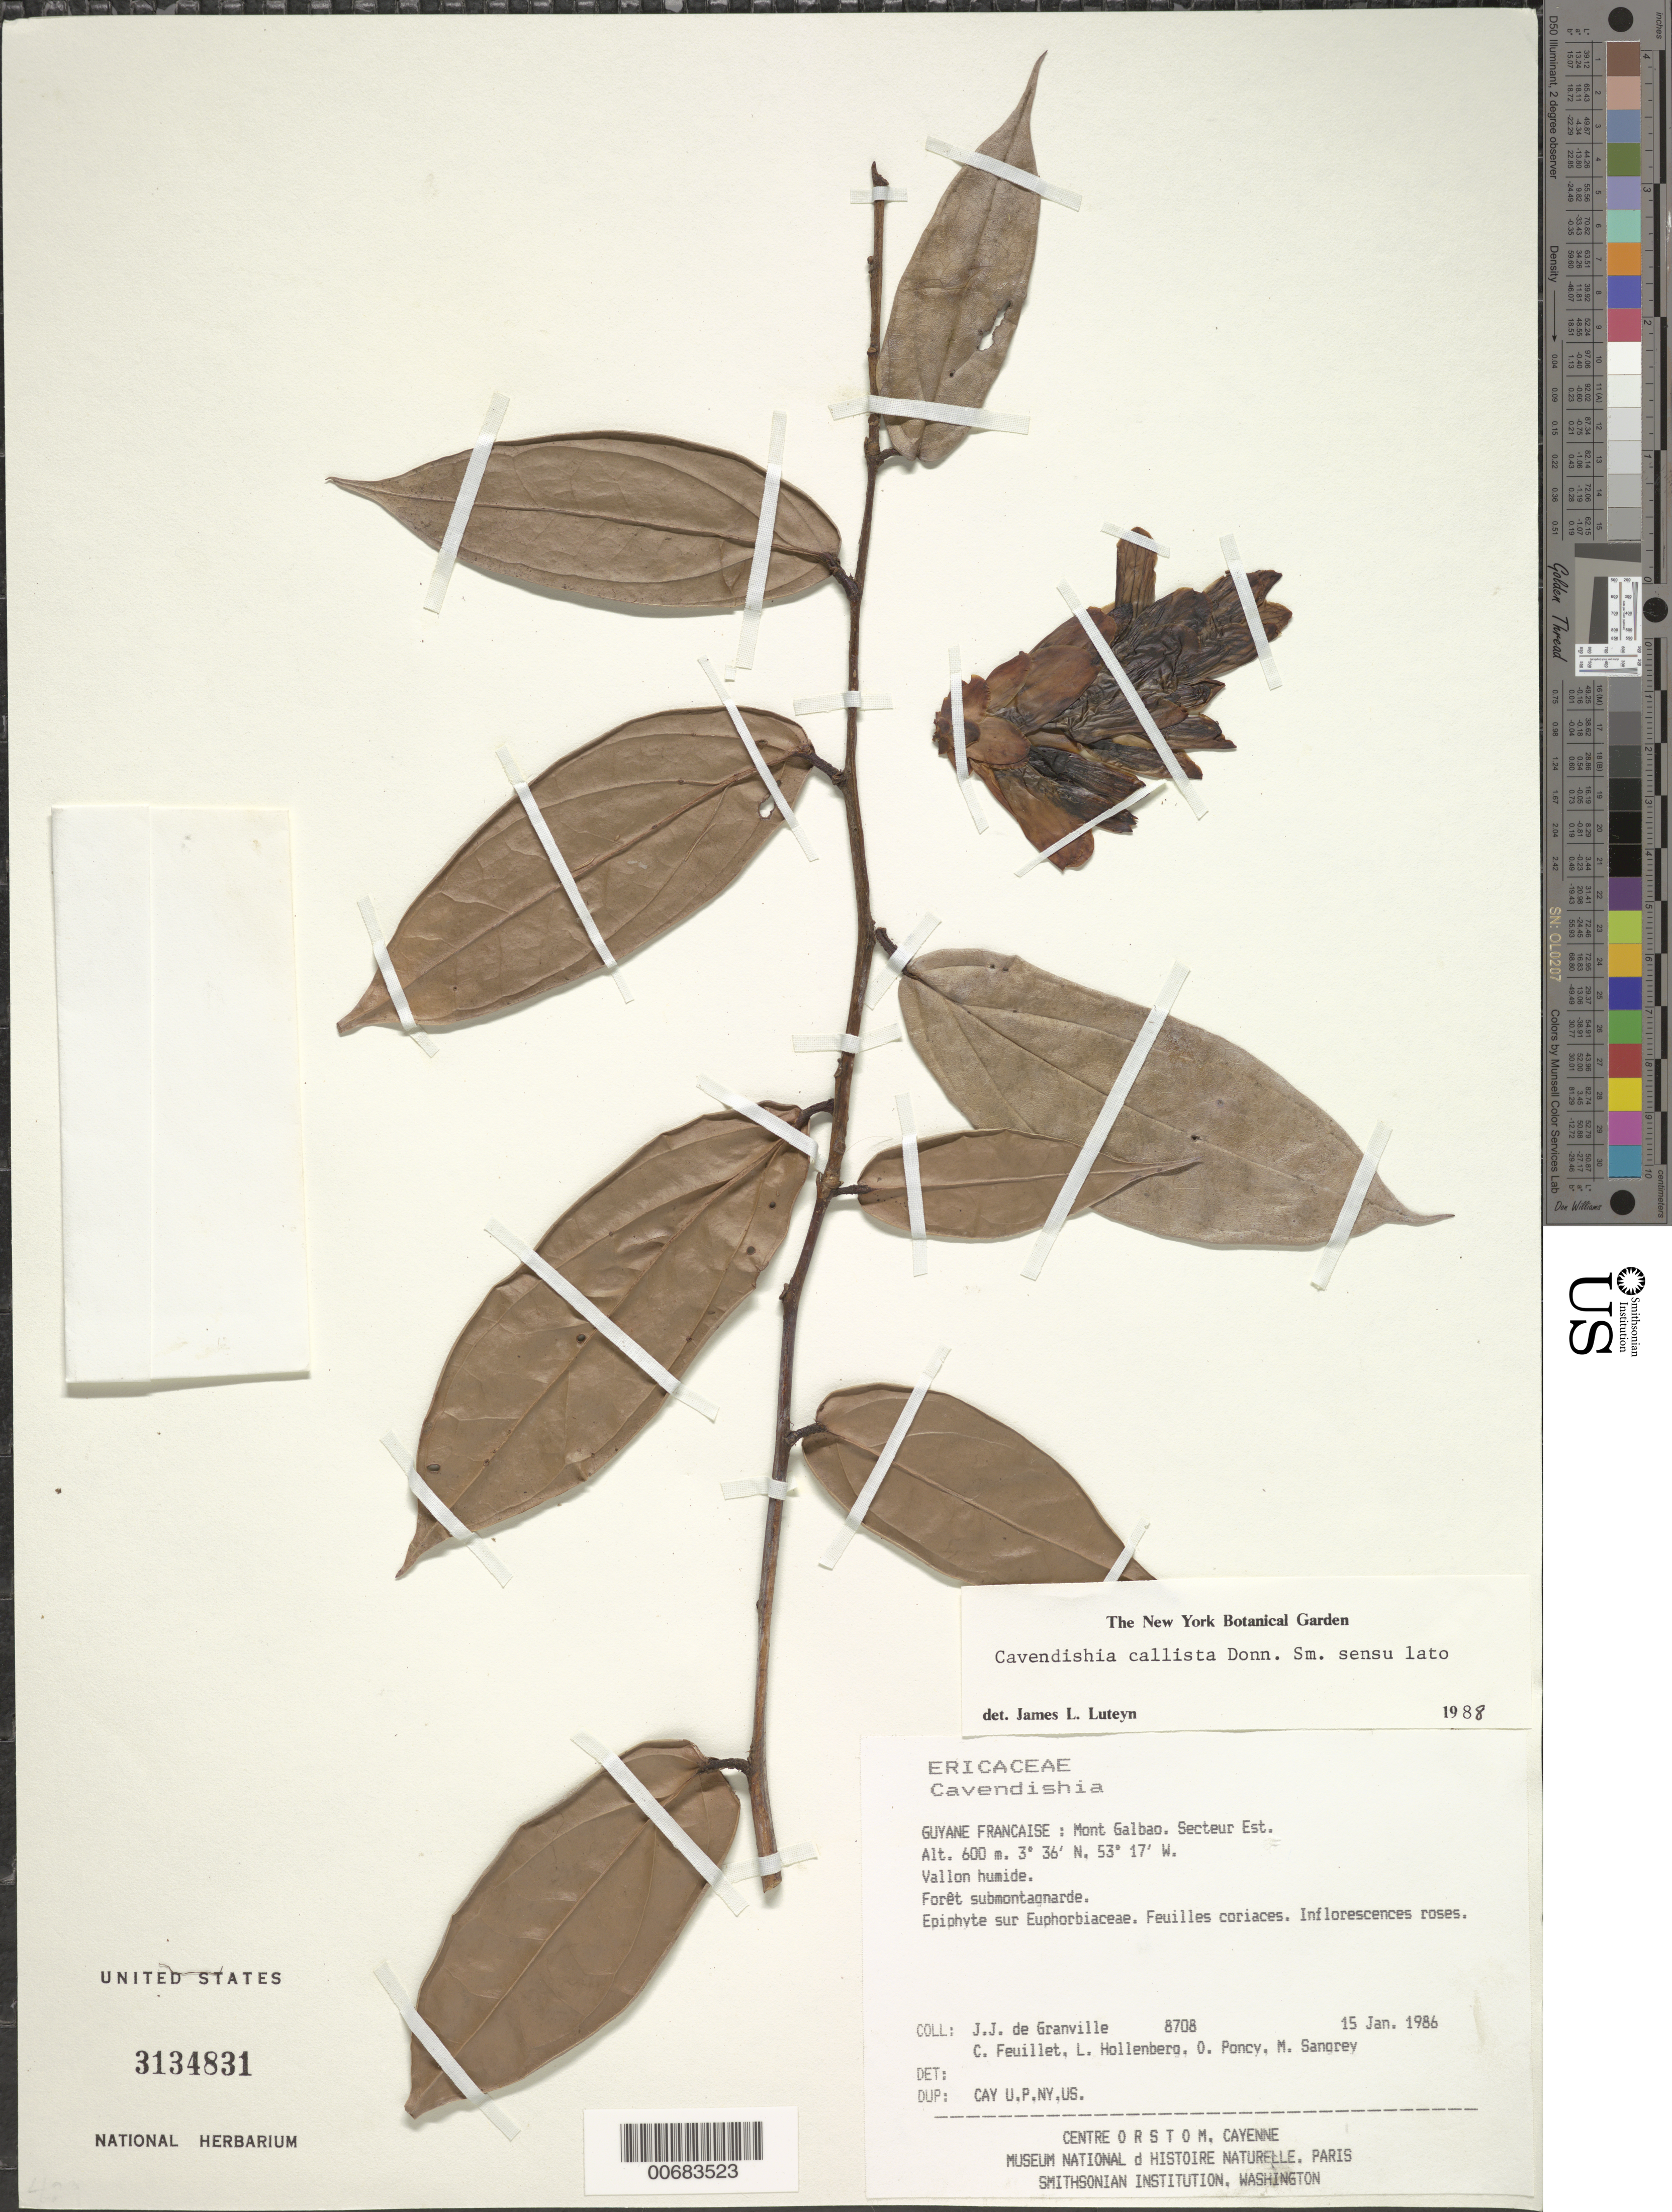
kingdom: Plantae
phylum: Tracheophyta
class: Magnoliopsida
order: Ericales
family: Ericaceae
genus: Cavendishia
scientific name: Cavendishia callista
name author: Donn. Sm.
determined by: Luteyn, J. L.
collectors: J.-J. de Granville, C. Feuillet, L. Hollenberg, O. Poncy & M. S. Sangrey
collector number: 8708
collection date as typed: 15-Jan-86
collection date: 1986-01-15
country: French Guiana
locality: Mont Galbao. Secteur Est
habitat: Forêt submontagnarde, vallon humide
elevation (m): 600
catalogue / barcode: US 3134831